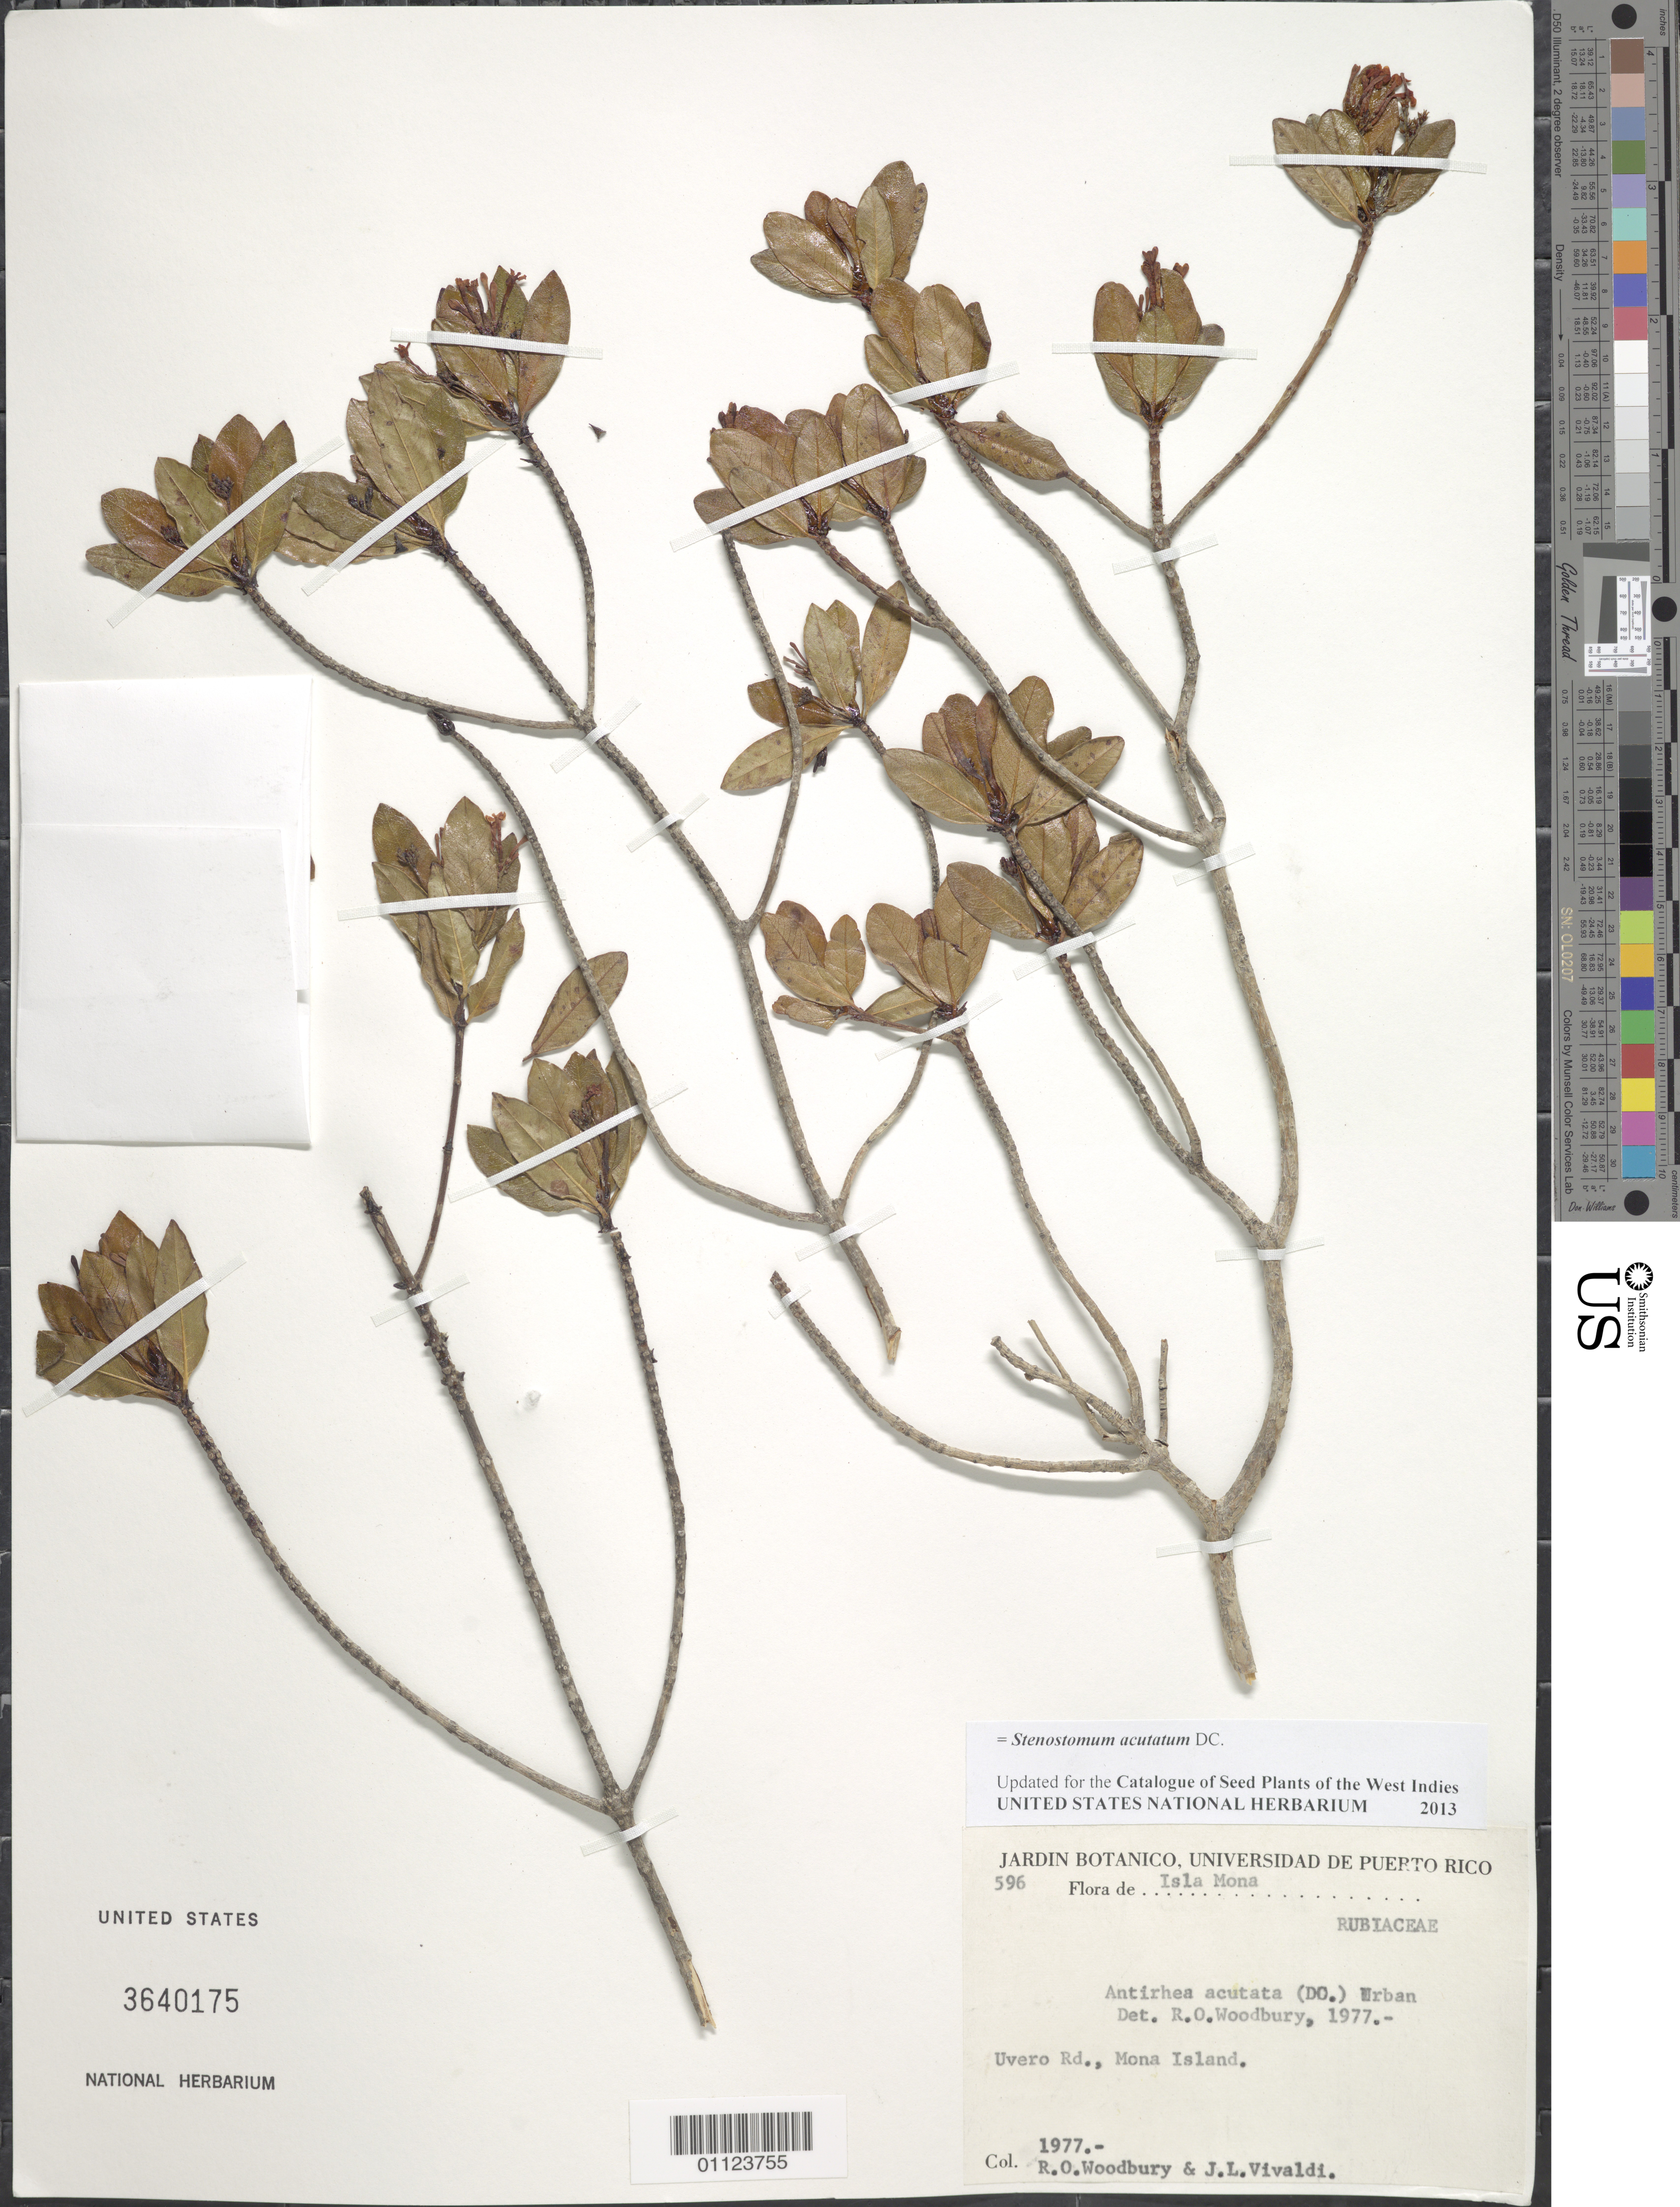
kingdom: Plantae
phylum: Tracheophyta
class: Magnoliopsida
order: Gentianales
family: Rubiaceae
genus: Stenostomum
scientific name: Stenostomum acutatum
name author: DC.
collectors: R. O. Woodbury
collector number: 596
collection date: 1977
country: Puerto Rico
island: Mona I.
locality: Uvero Rd.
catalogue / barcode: US 3640175